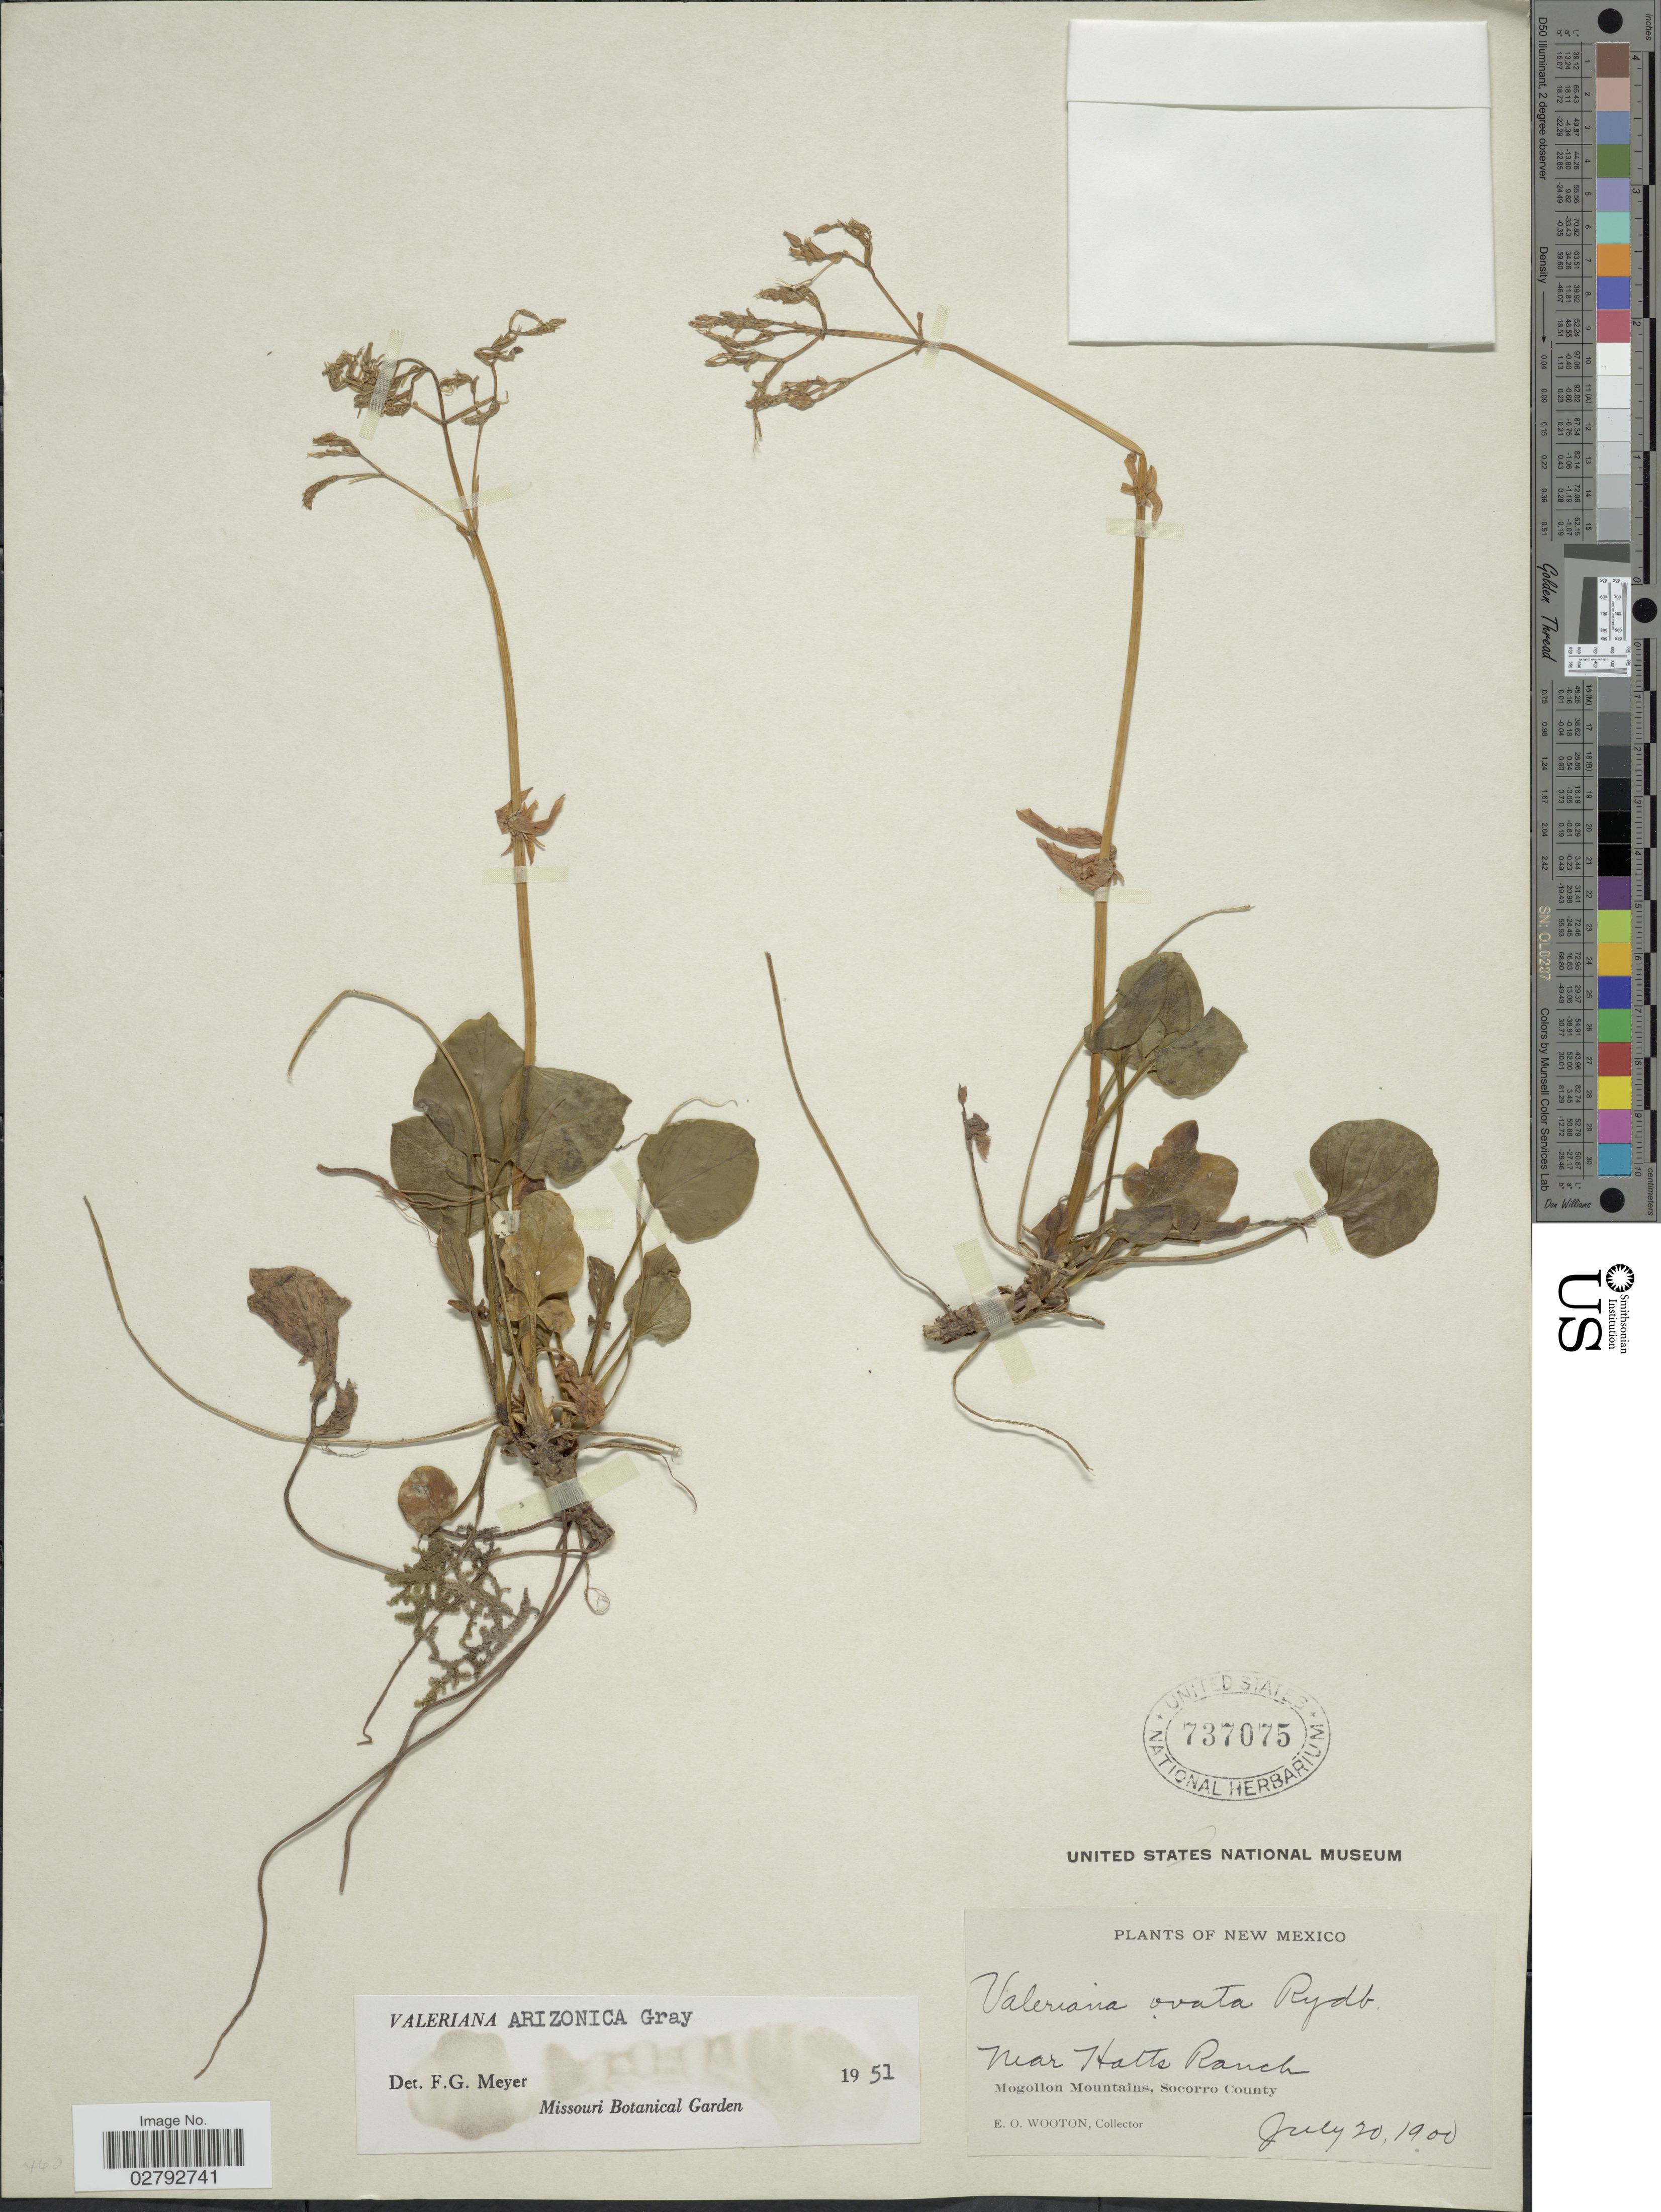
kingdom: Plantae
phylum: Tracheophyta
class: Magnoliopsida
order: Dipsacales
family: Caprifoliaceae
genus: Valeriana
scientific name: Valeriana arizonica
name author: A. Gray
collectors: E. O. Wooton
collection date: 1900-07-20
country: United States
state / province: New Mexico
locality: Near Hatts Ranch. Mogollon Mountains, Socorro County.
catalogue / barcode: US 737075